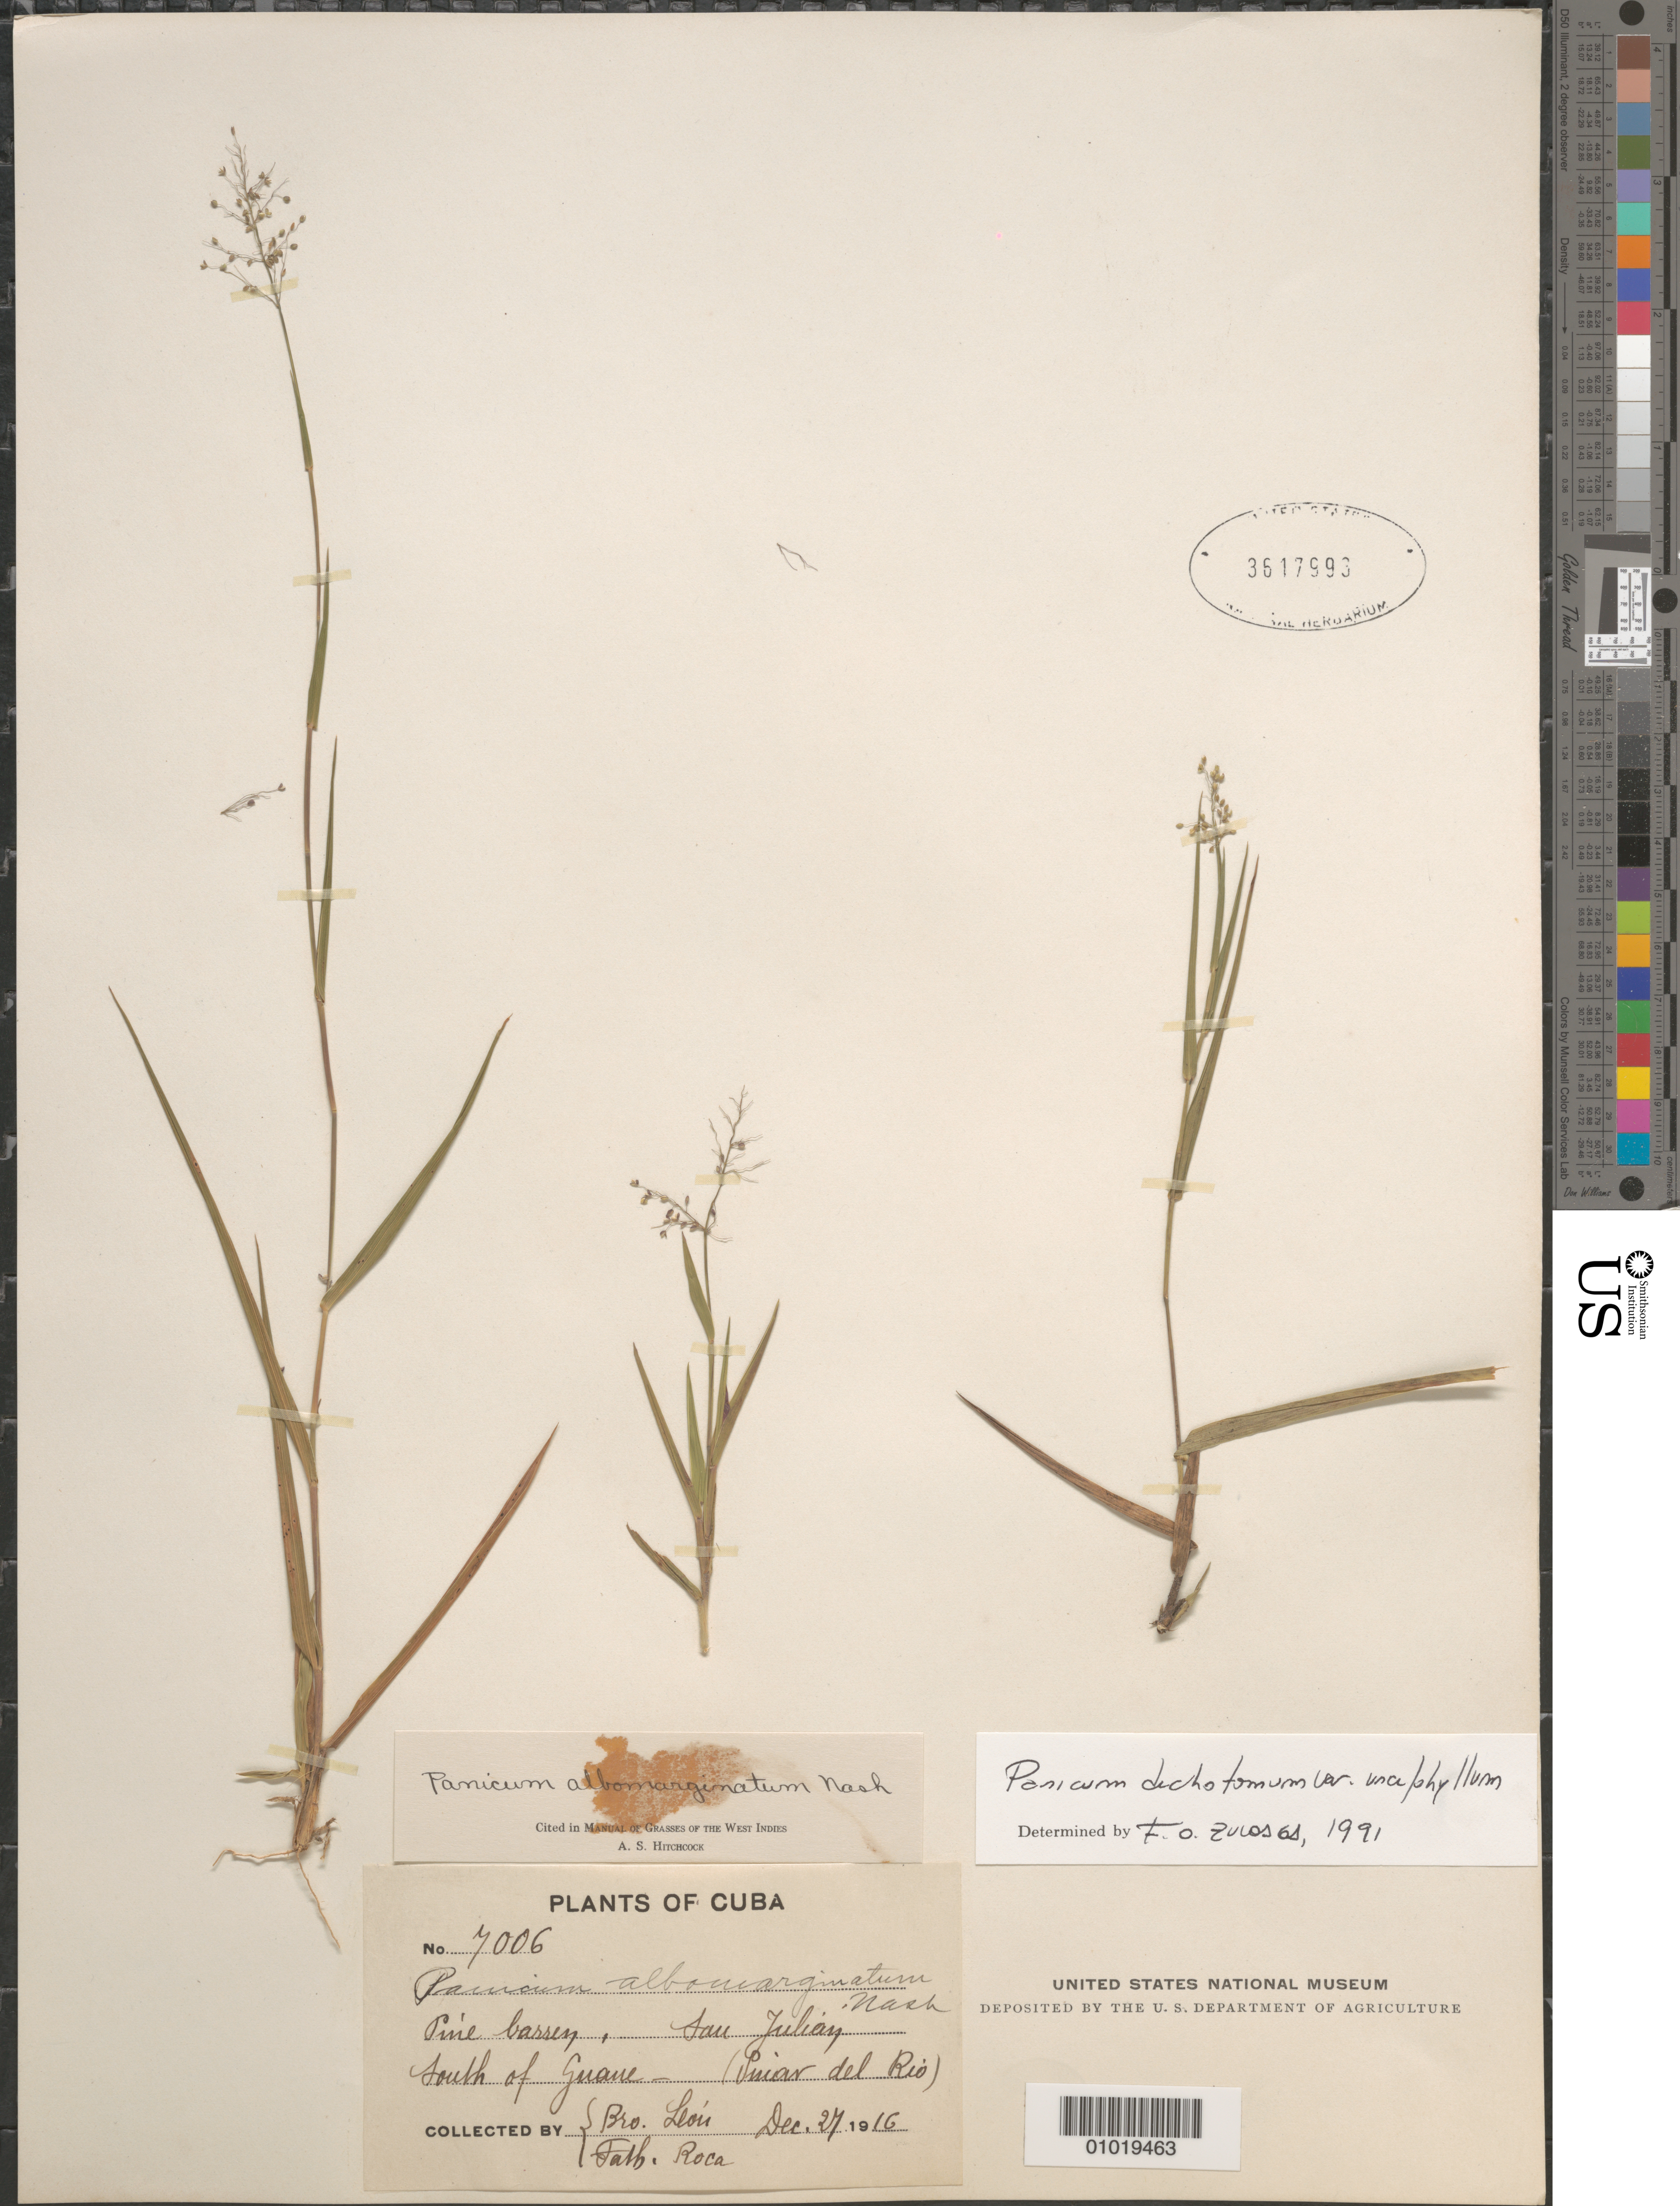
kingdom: Plantae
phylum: Tracheophyta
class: Liliopsida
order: Poales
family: Poaceae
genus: Panicum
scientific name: Panicum dichotomum var. unciphyllum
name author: (Trin.) Wipff & S.D. Jones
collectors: Bro. León & M. Roca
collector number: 7006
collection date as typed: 27 Dec 1916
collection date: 1916-12-27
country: Cuba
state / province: Pinar del Rio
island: Cuba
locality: San Julian S of Guane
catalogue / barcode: US 3617993